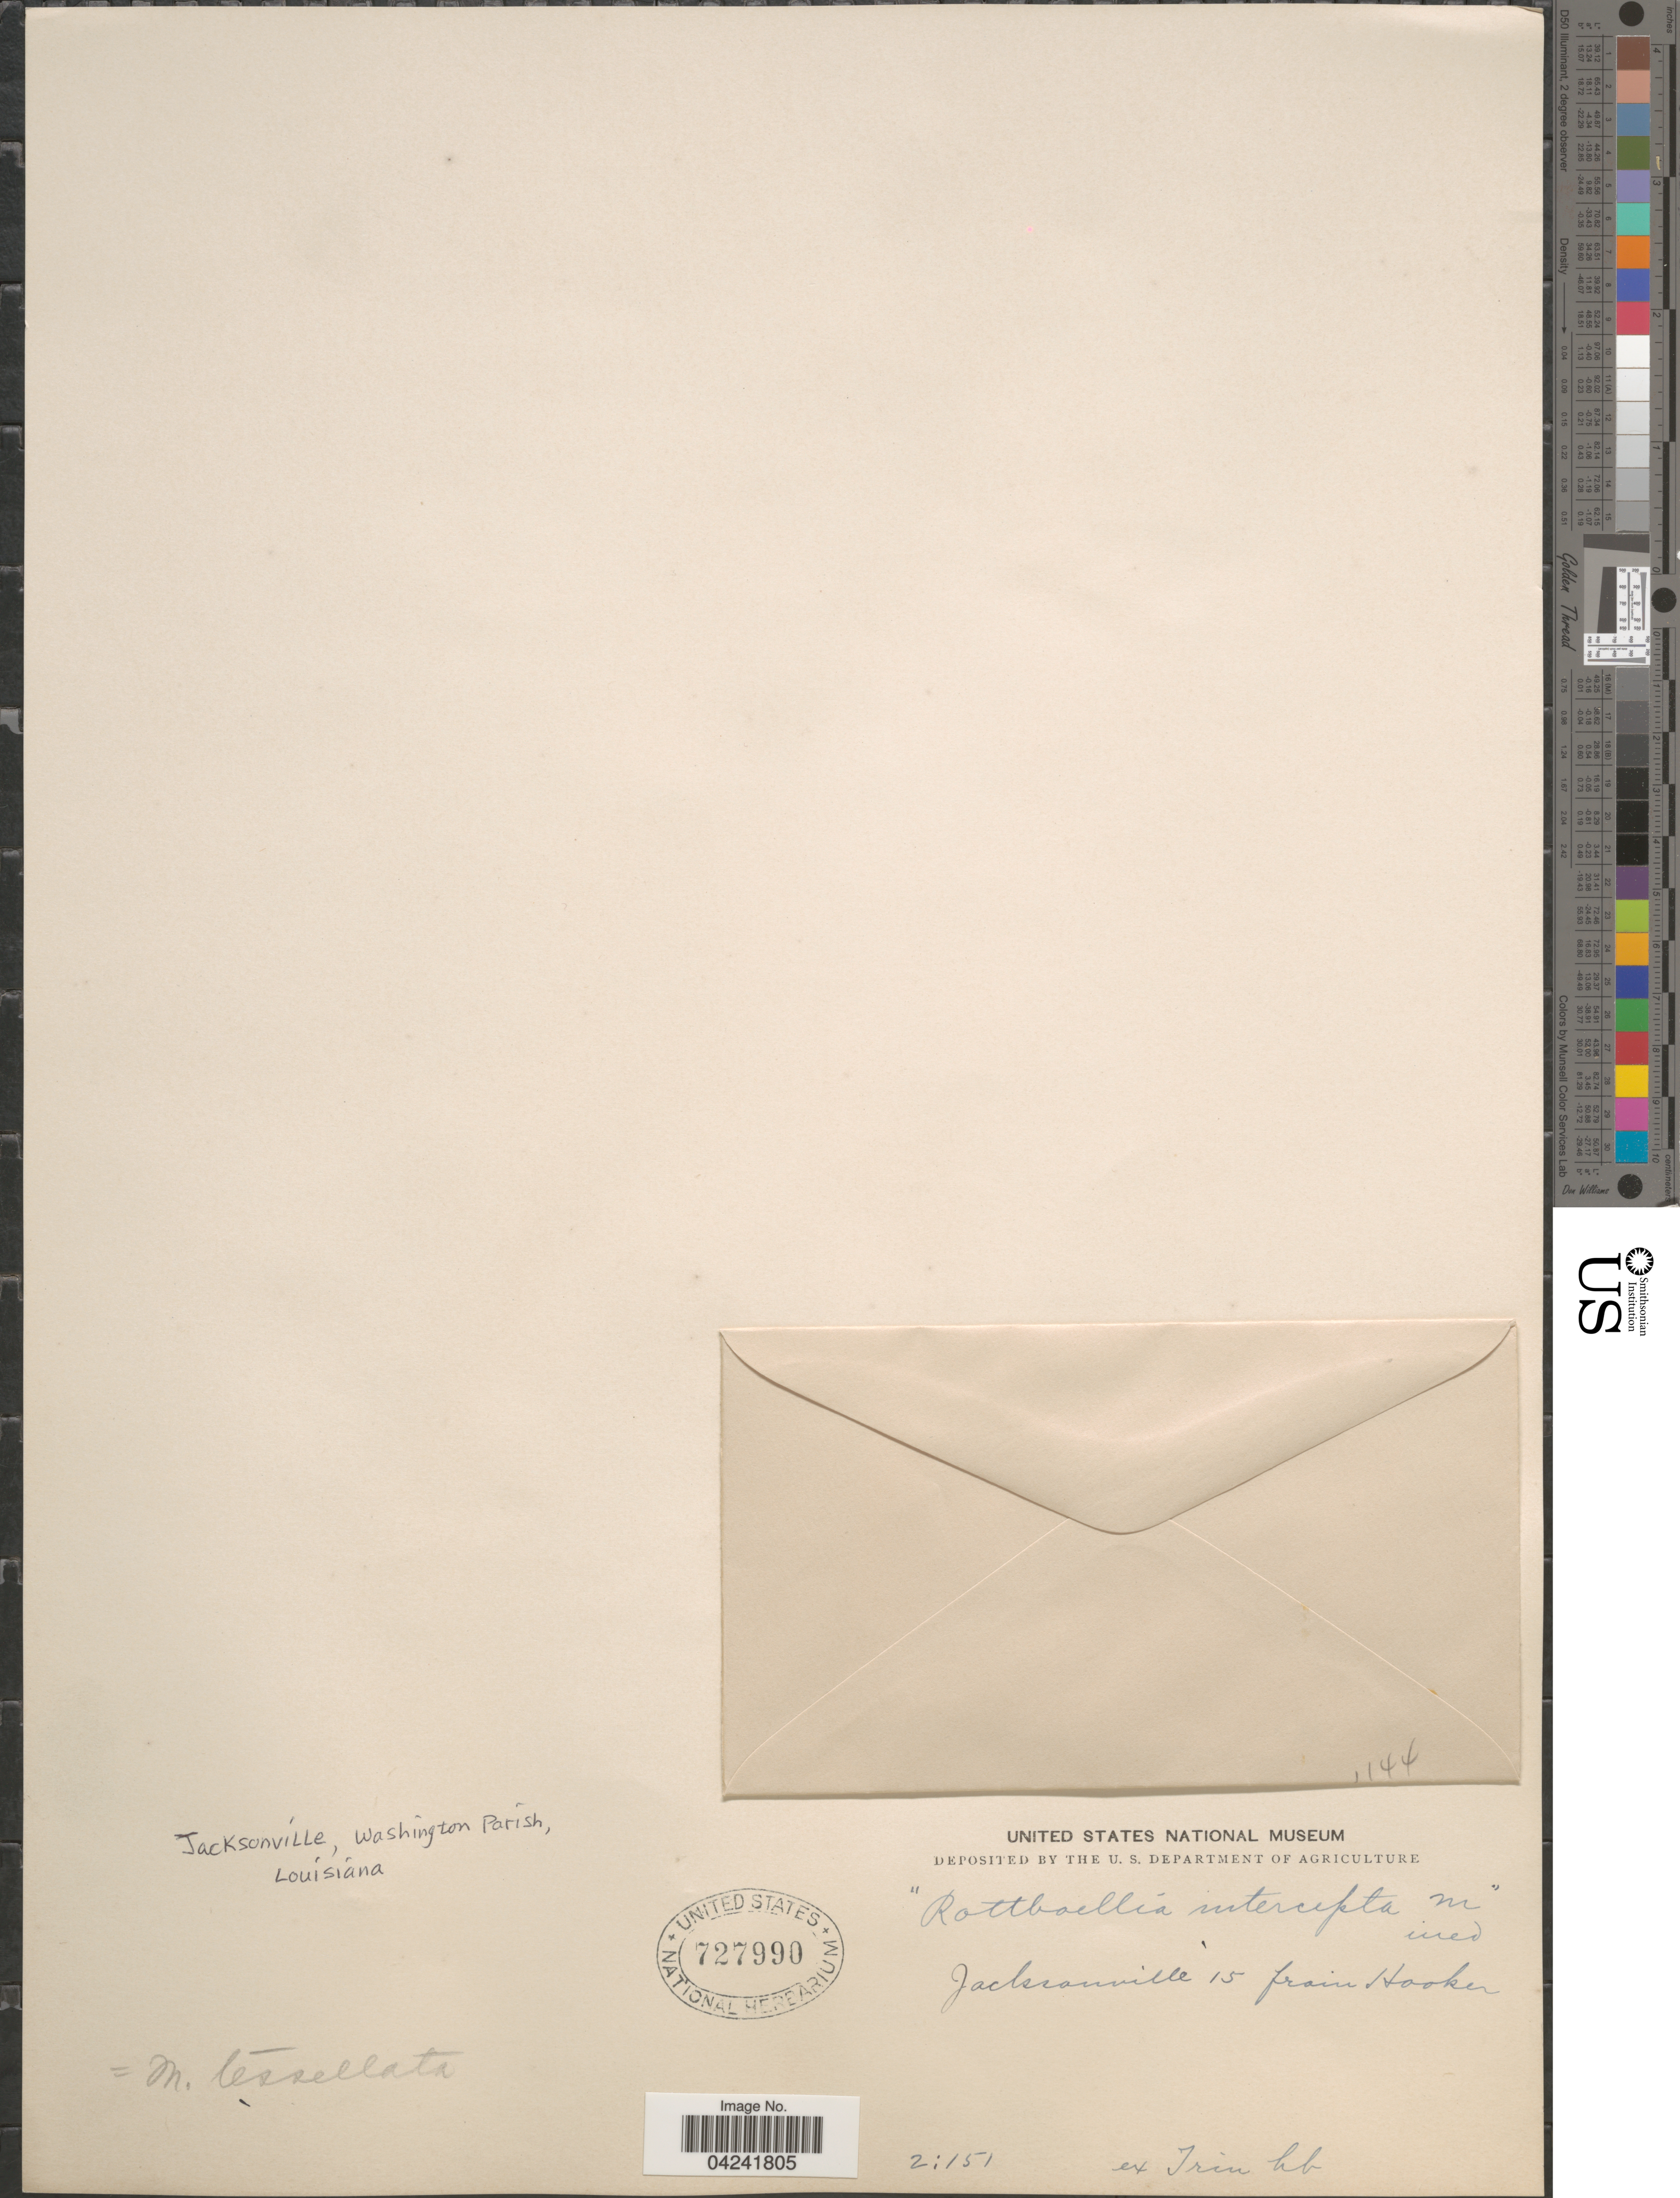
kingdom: Plantae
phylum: Tracheophyta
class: Liliopsida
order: Poales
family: Poaceae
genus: Mnesithea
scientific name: Mnesithea tessellata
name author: (Steud.) de Koning & Sosef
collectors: -. Hooker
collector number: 15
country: United States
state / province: Louisiana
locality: Jacksonville, Washington Parish.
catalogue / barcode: US 727990